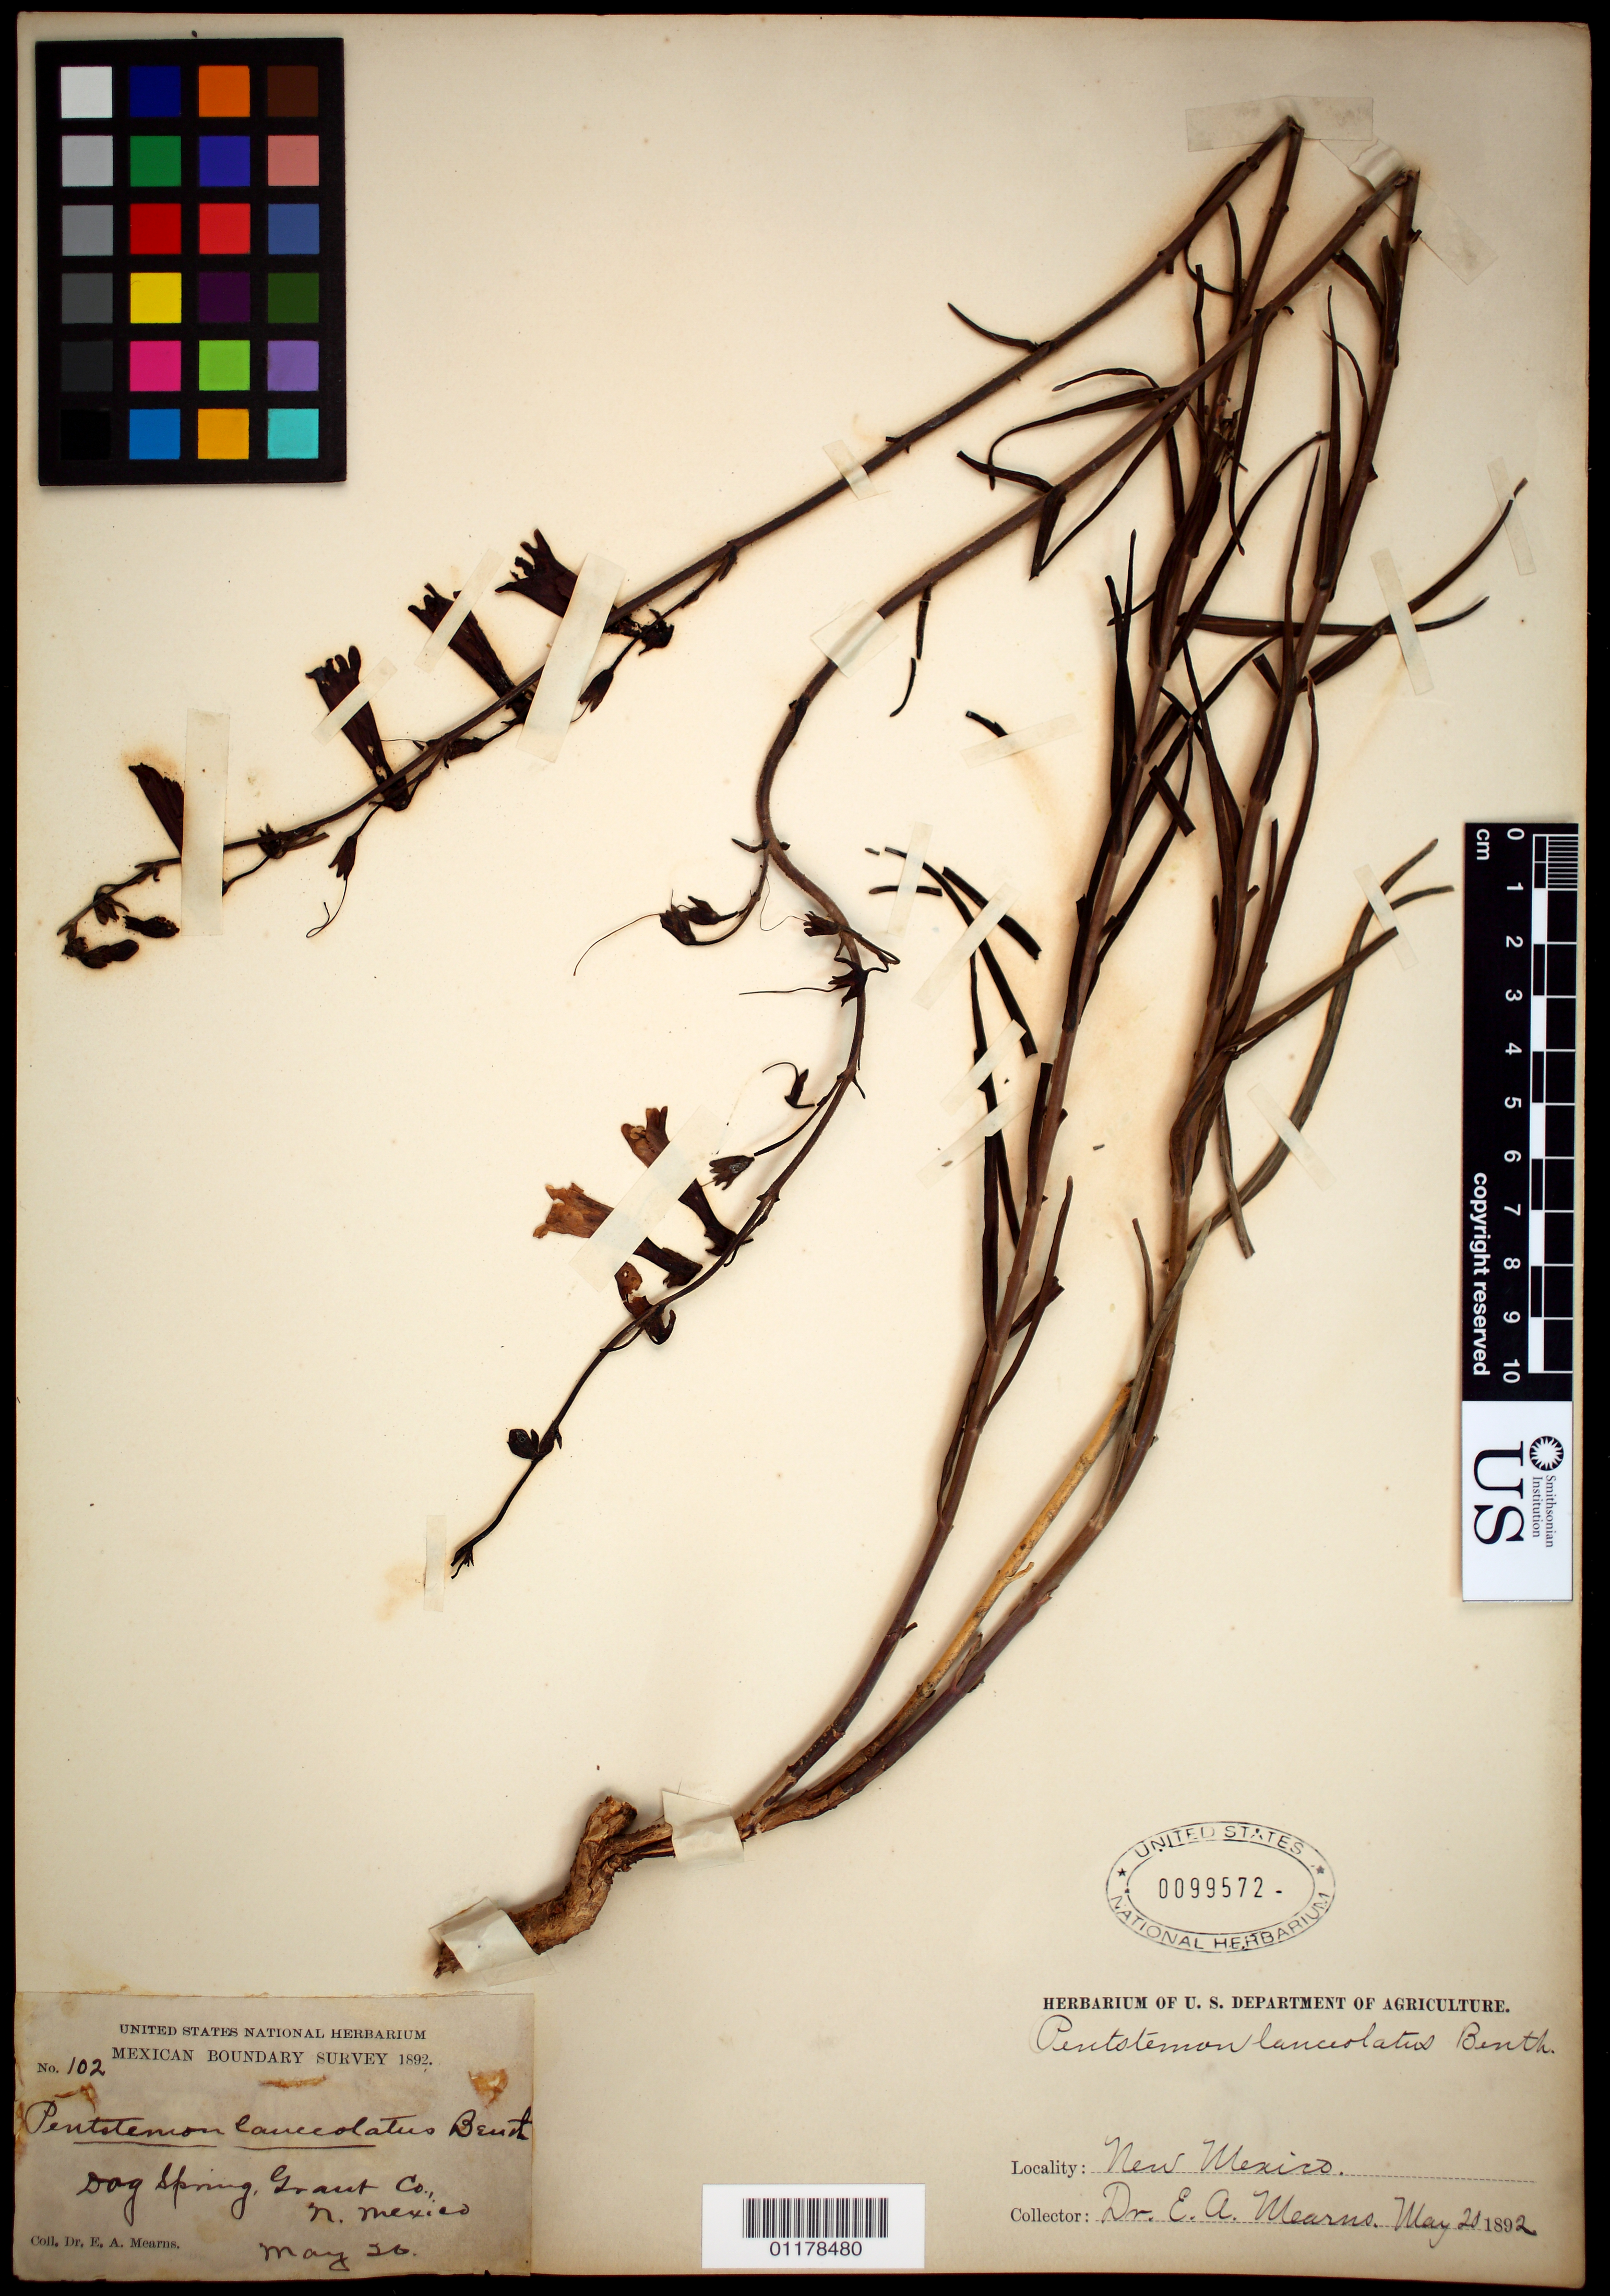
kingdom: Plantae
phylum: Tracheophyta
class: Magnoliopsida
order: Lamiales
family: Plantaginaceae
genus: Penstemon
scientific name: Penstemon lanceolatus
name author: Benth.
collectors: E. A. Mearns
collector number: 102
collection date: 1892-05-26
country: United States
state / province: New Mexico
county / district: Grant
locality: Dog Springs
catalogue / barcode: US 99572